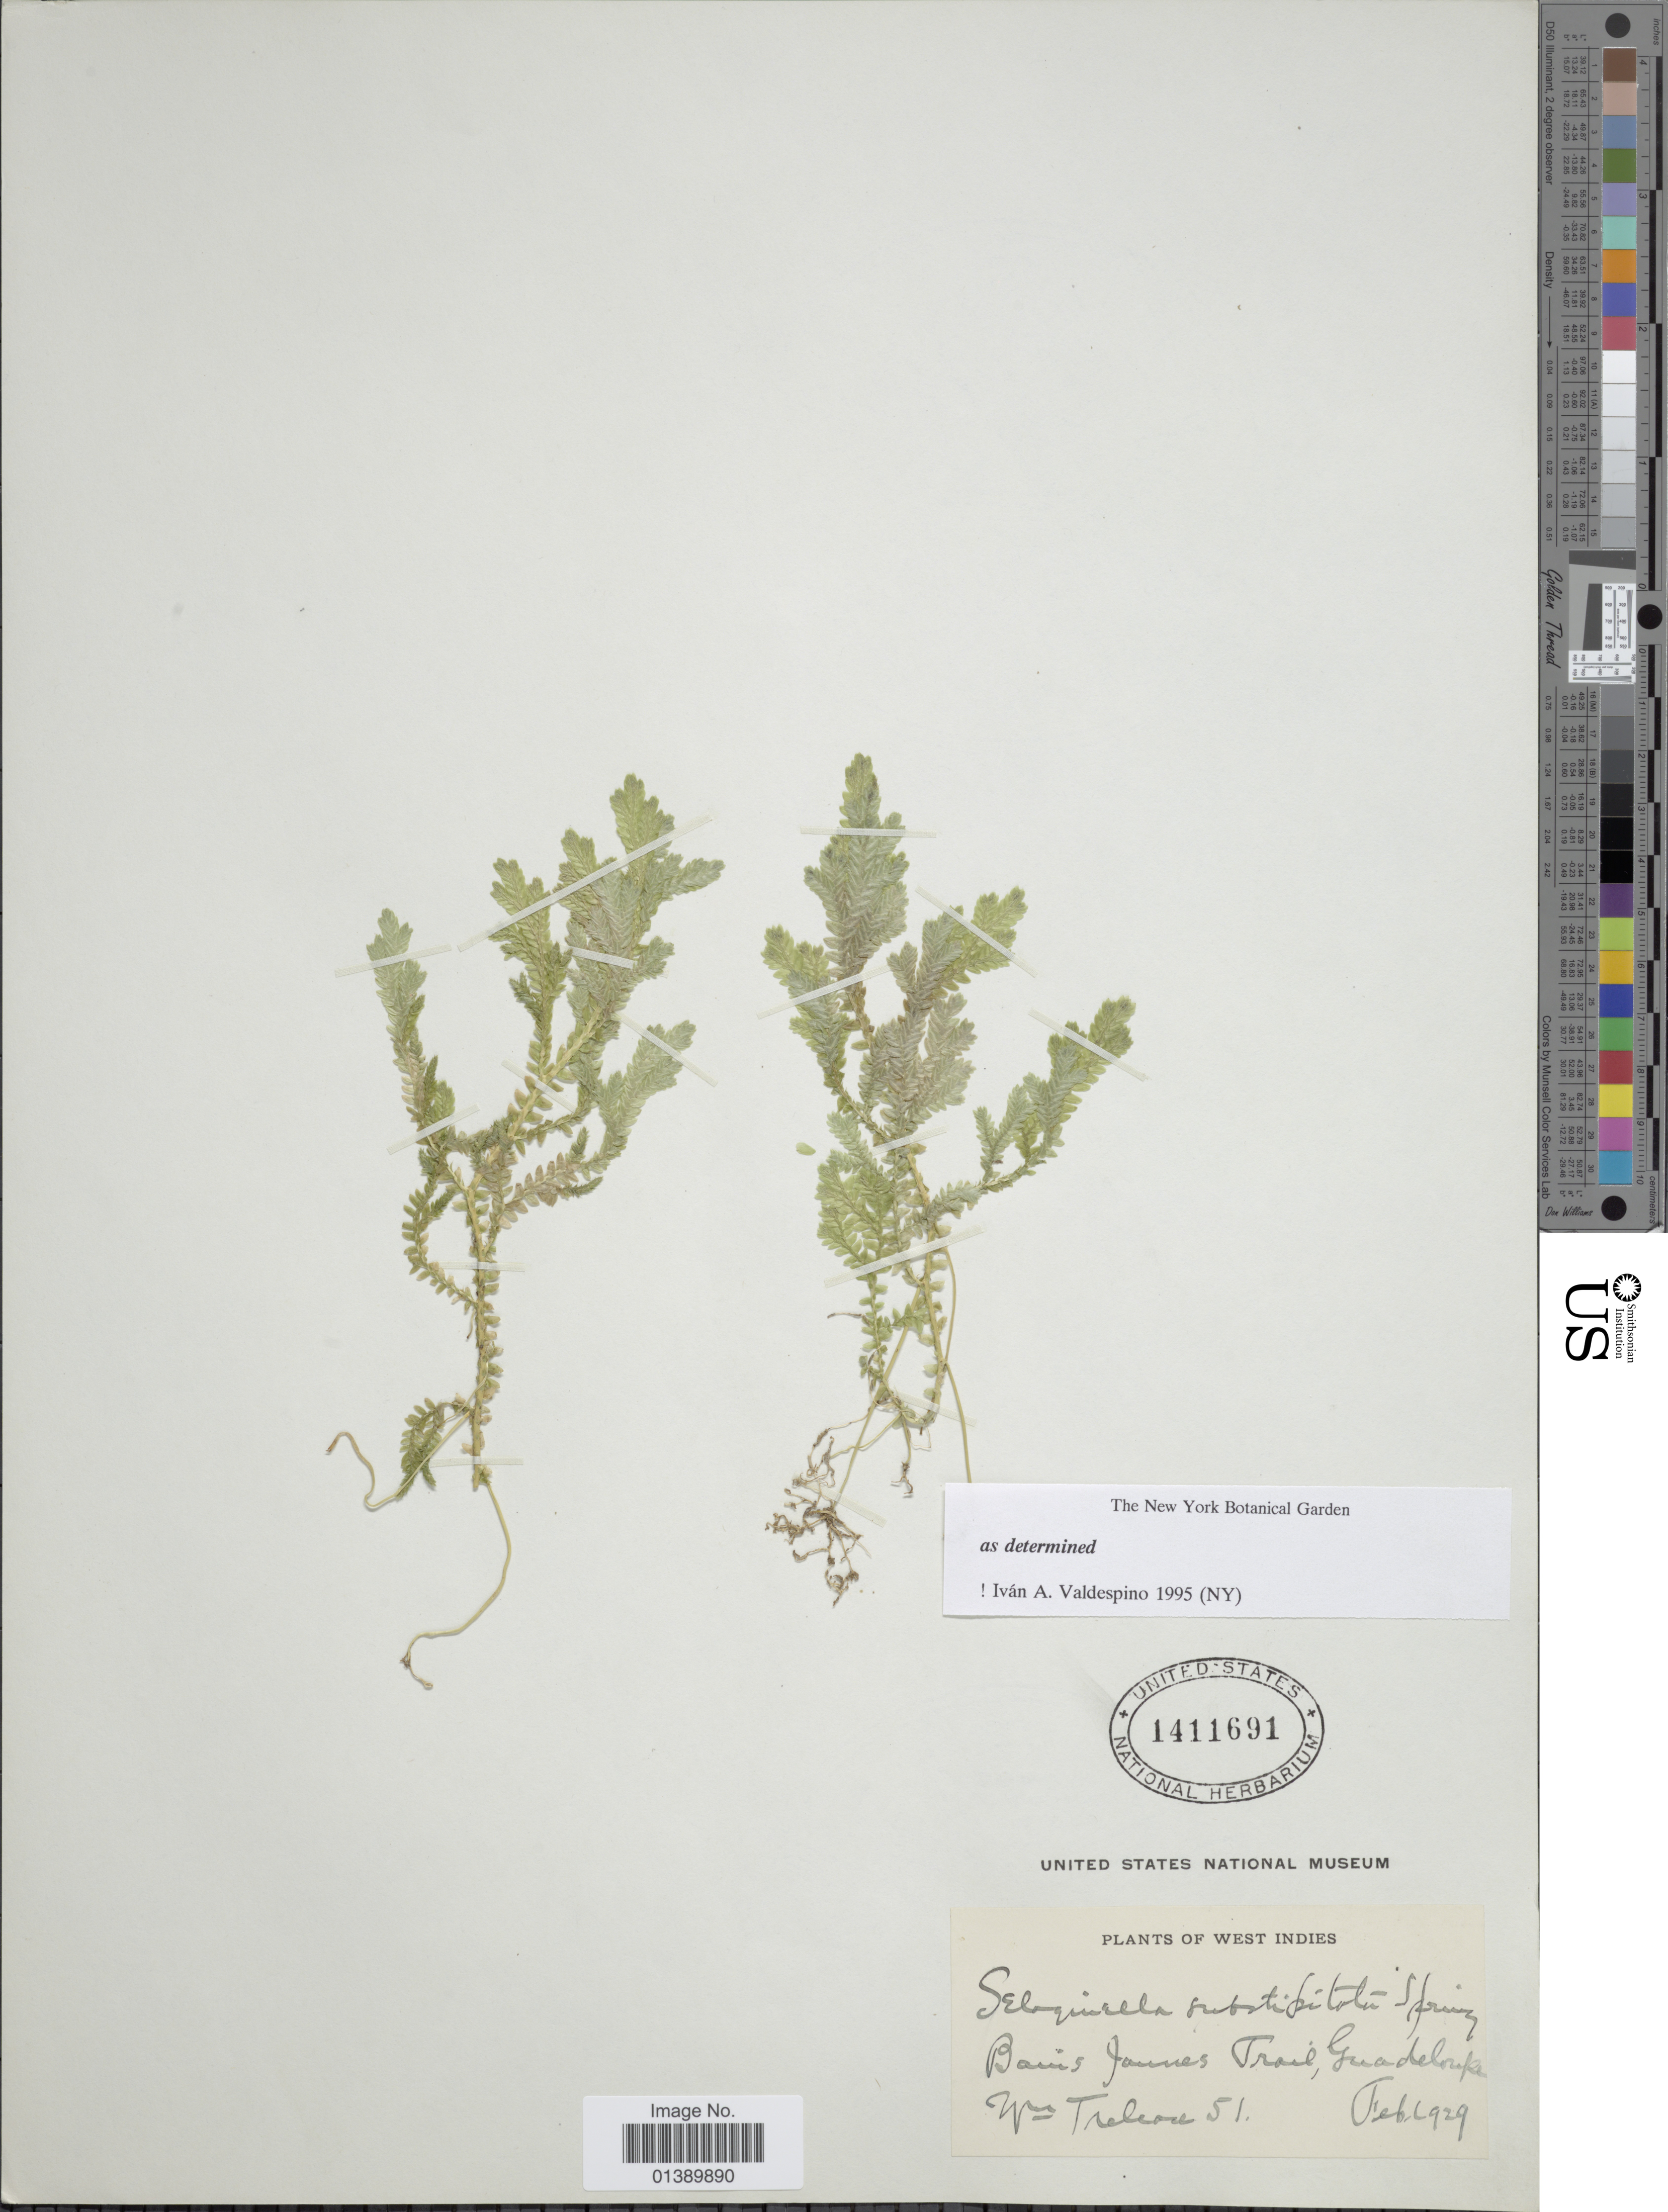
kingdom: Plantae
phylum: Tracheophyta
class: Lycopodiopsida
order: Selaginellales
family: Selaginellaceae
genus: Selaginella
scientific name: Selaginella substipitata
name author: Spring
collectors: Trel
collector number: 51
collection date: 1929-02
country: Guadeloupe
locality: Bains Jaunes Trail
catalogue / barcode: US 1411691